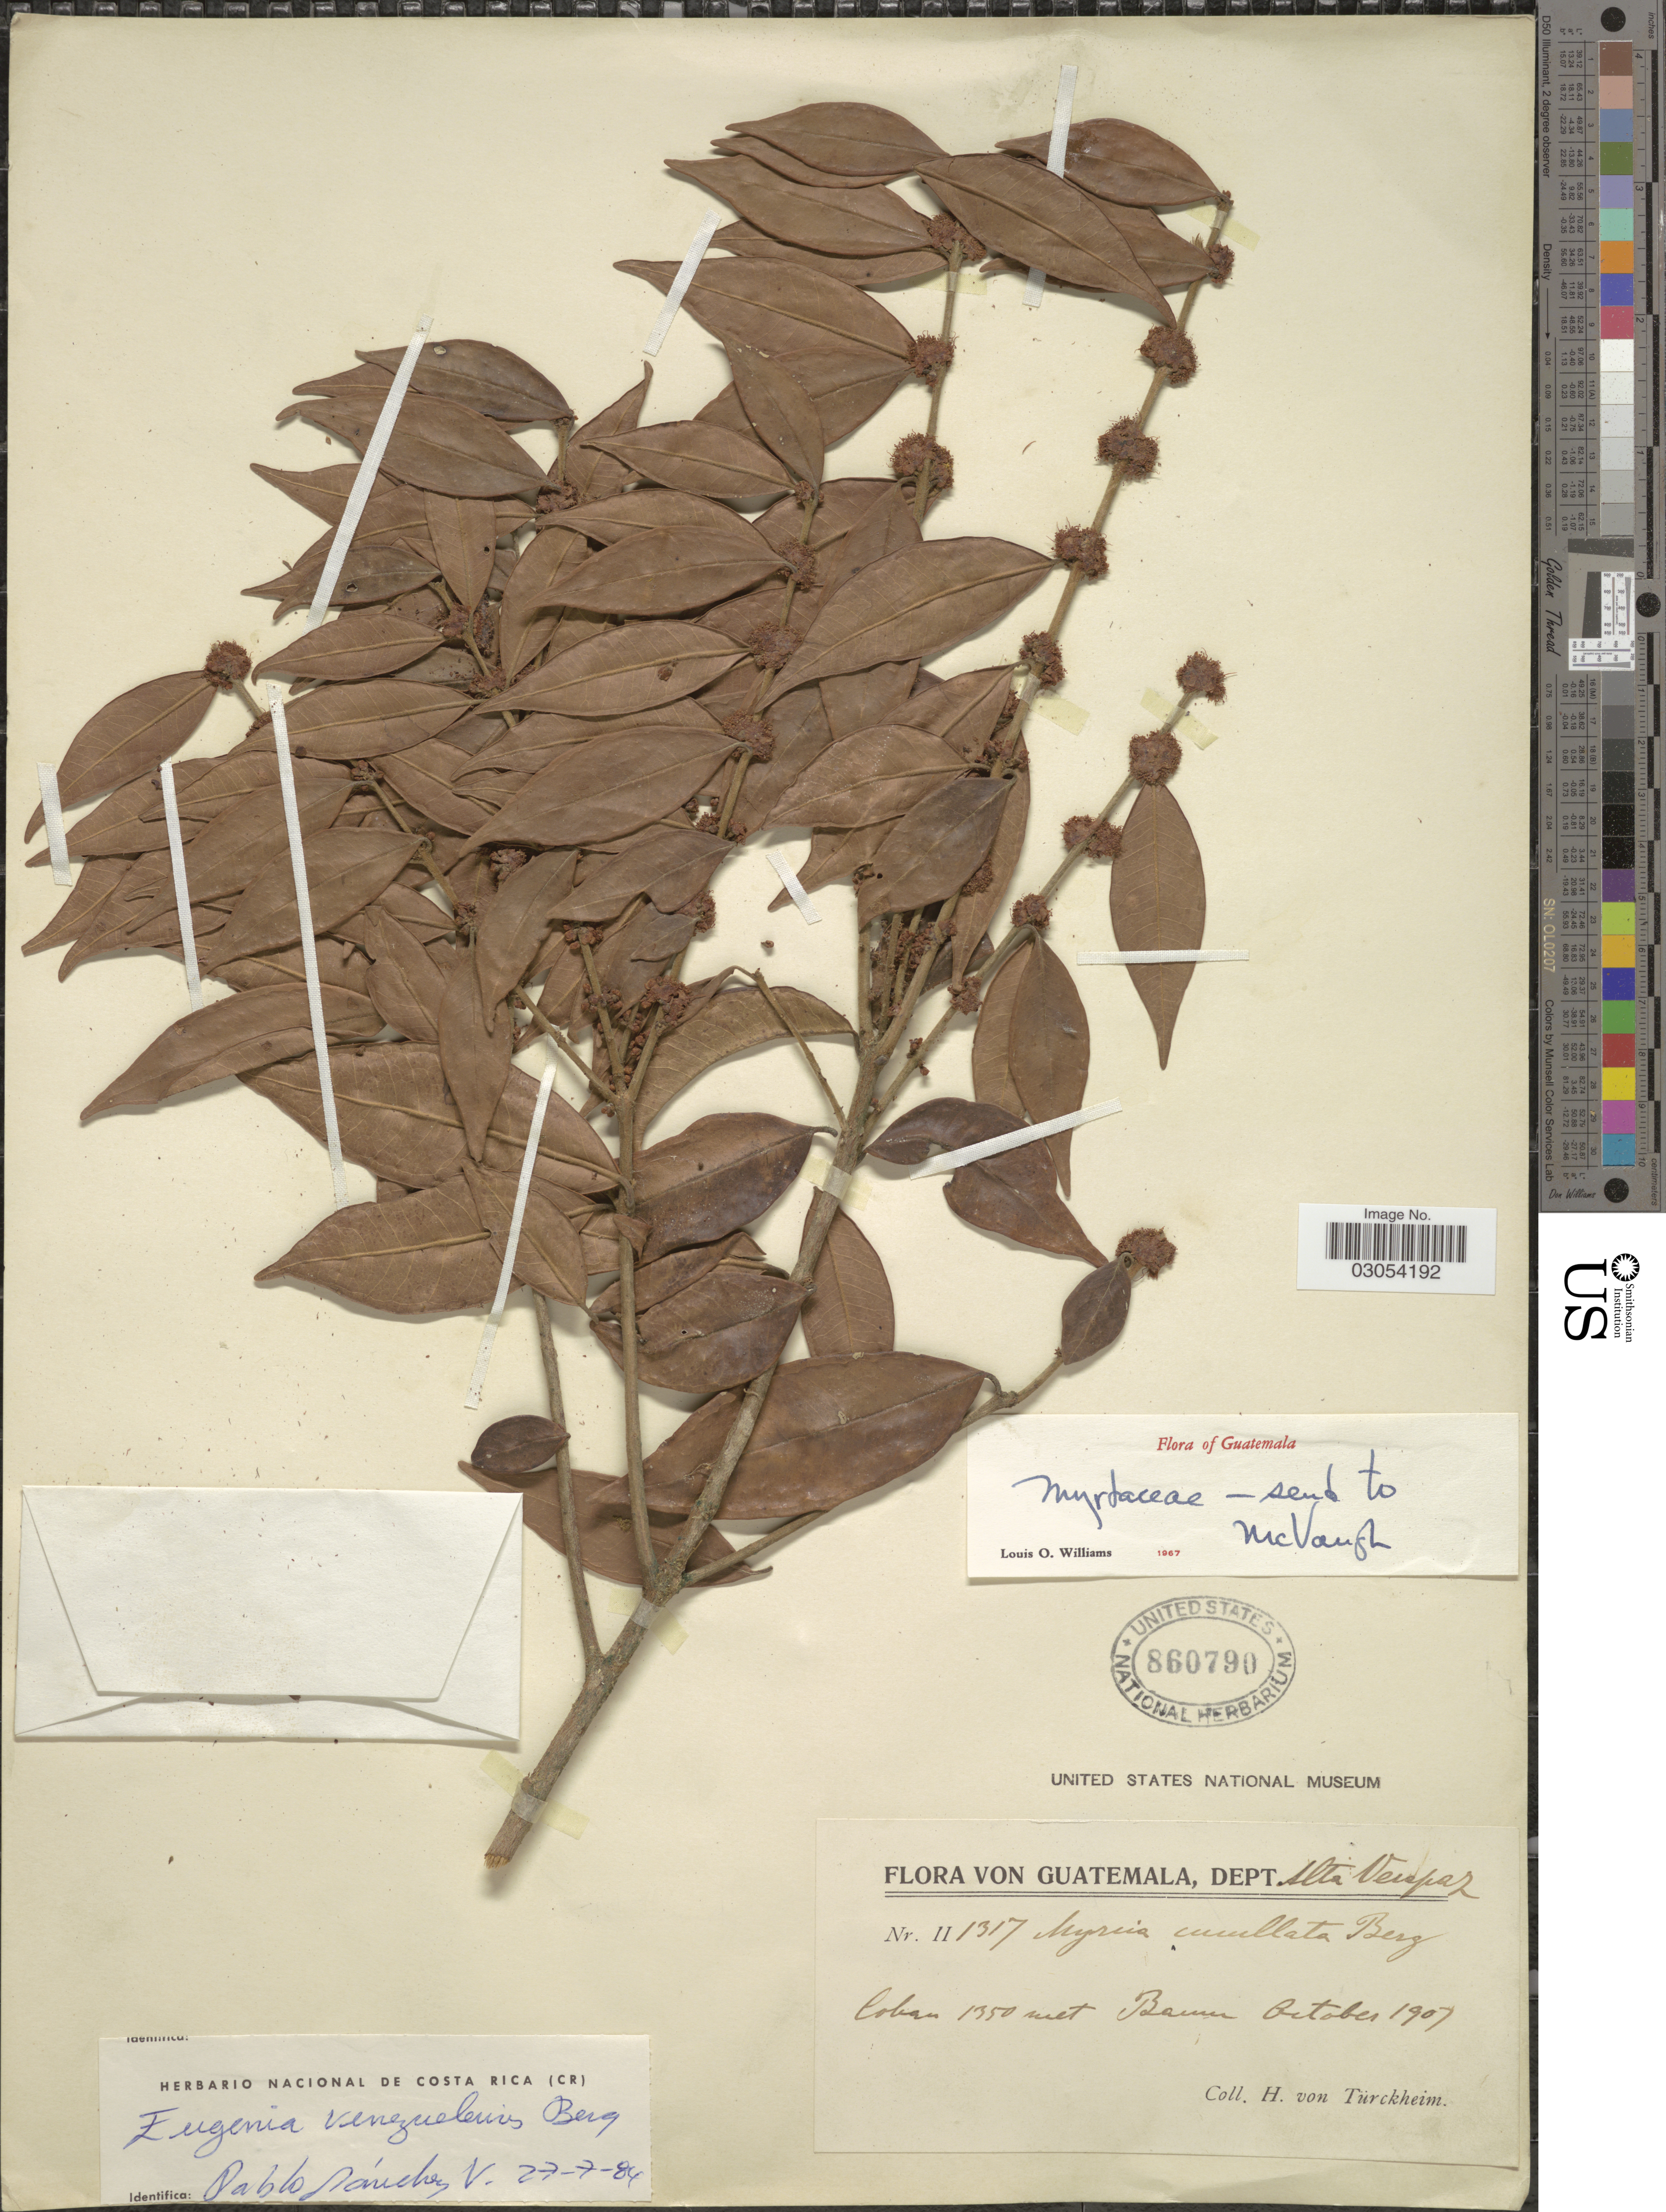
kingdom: Plantae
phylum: Tracheophyta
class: Magnoliopsida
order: Myrtales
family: Myrtaceae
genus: Eugenia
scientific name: Eugenia venezuelensis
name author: O. Berg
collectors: H. von Türckheim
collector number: II1317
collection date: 1907-10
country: Guatemala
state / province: Alta Verapaz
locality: Dept. Alta Verapaz. Coban.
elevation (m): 1350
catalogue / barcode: US 860790